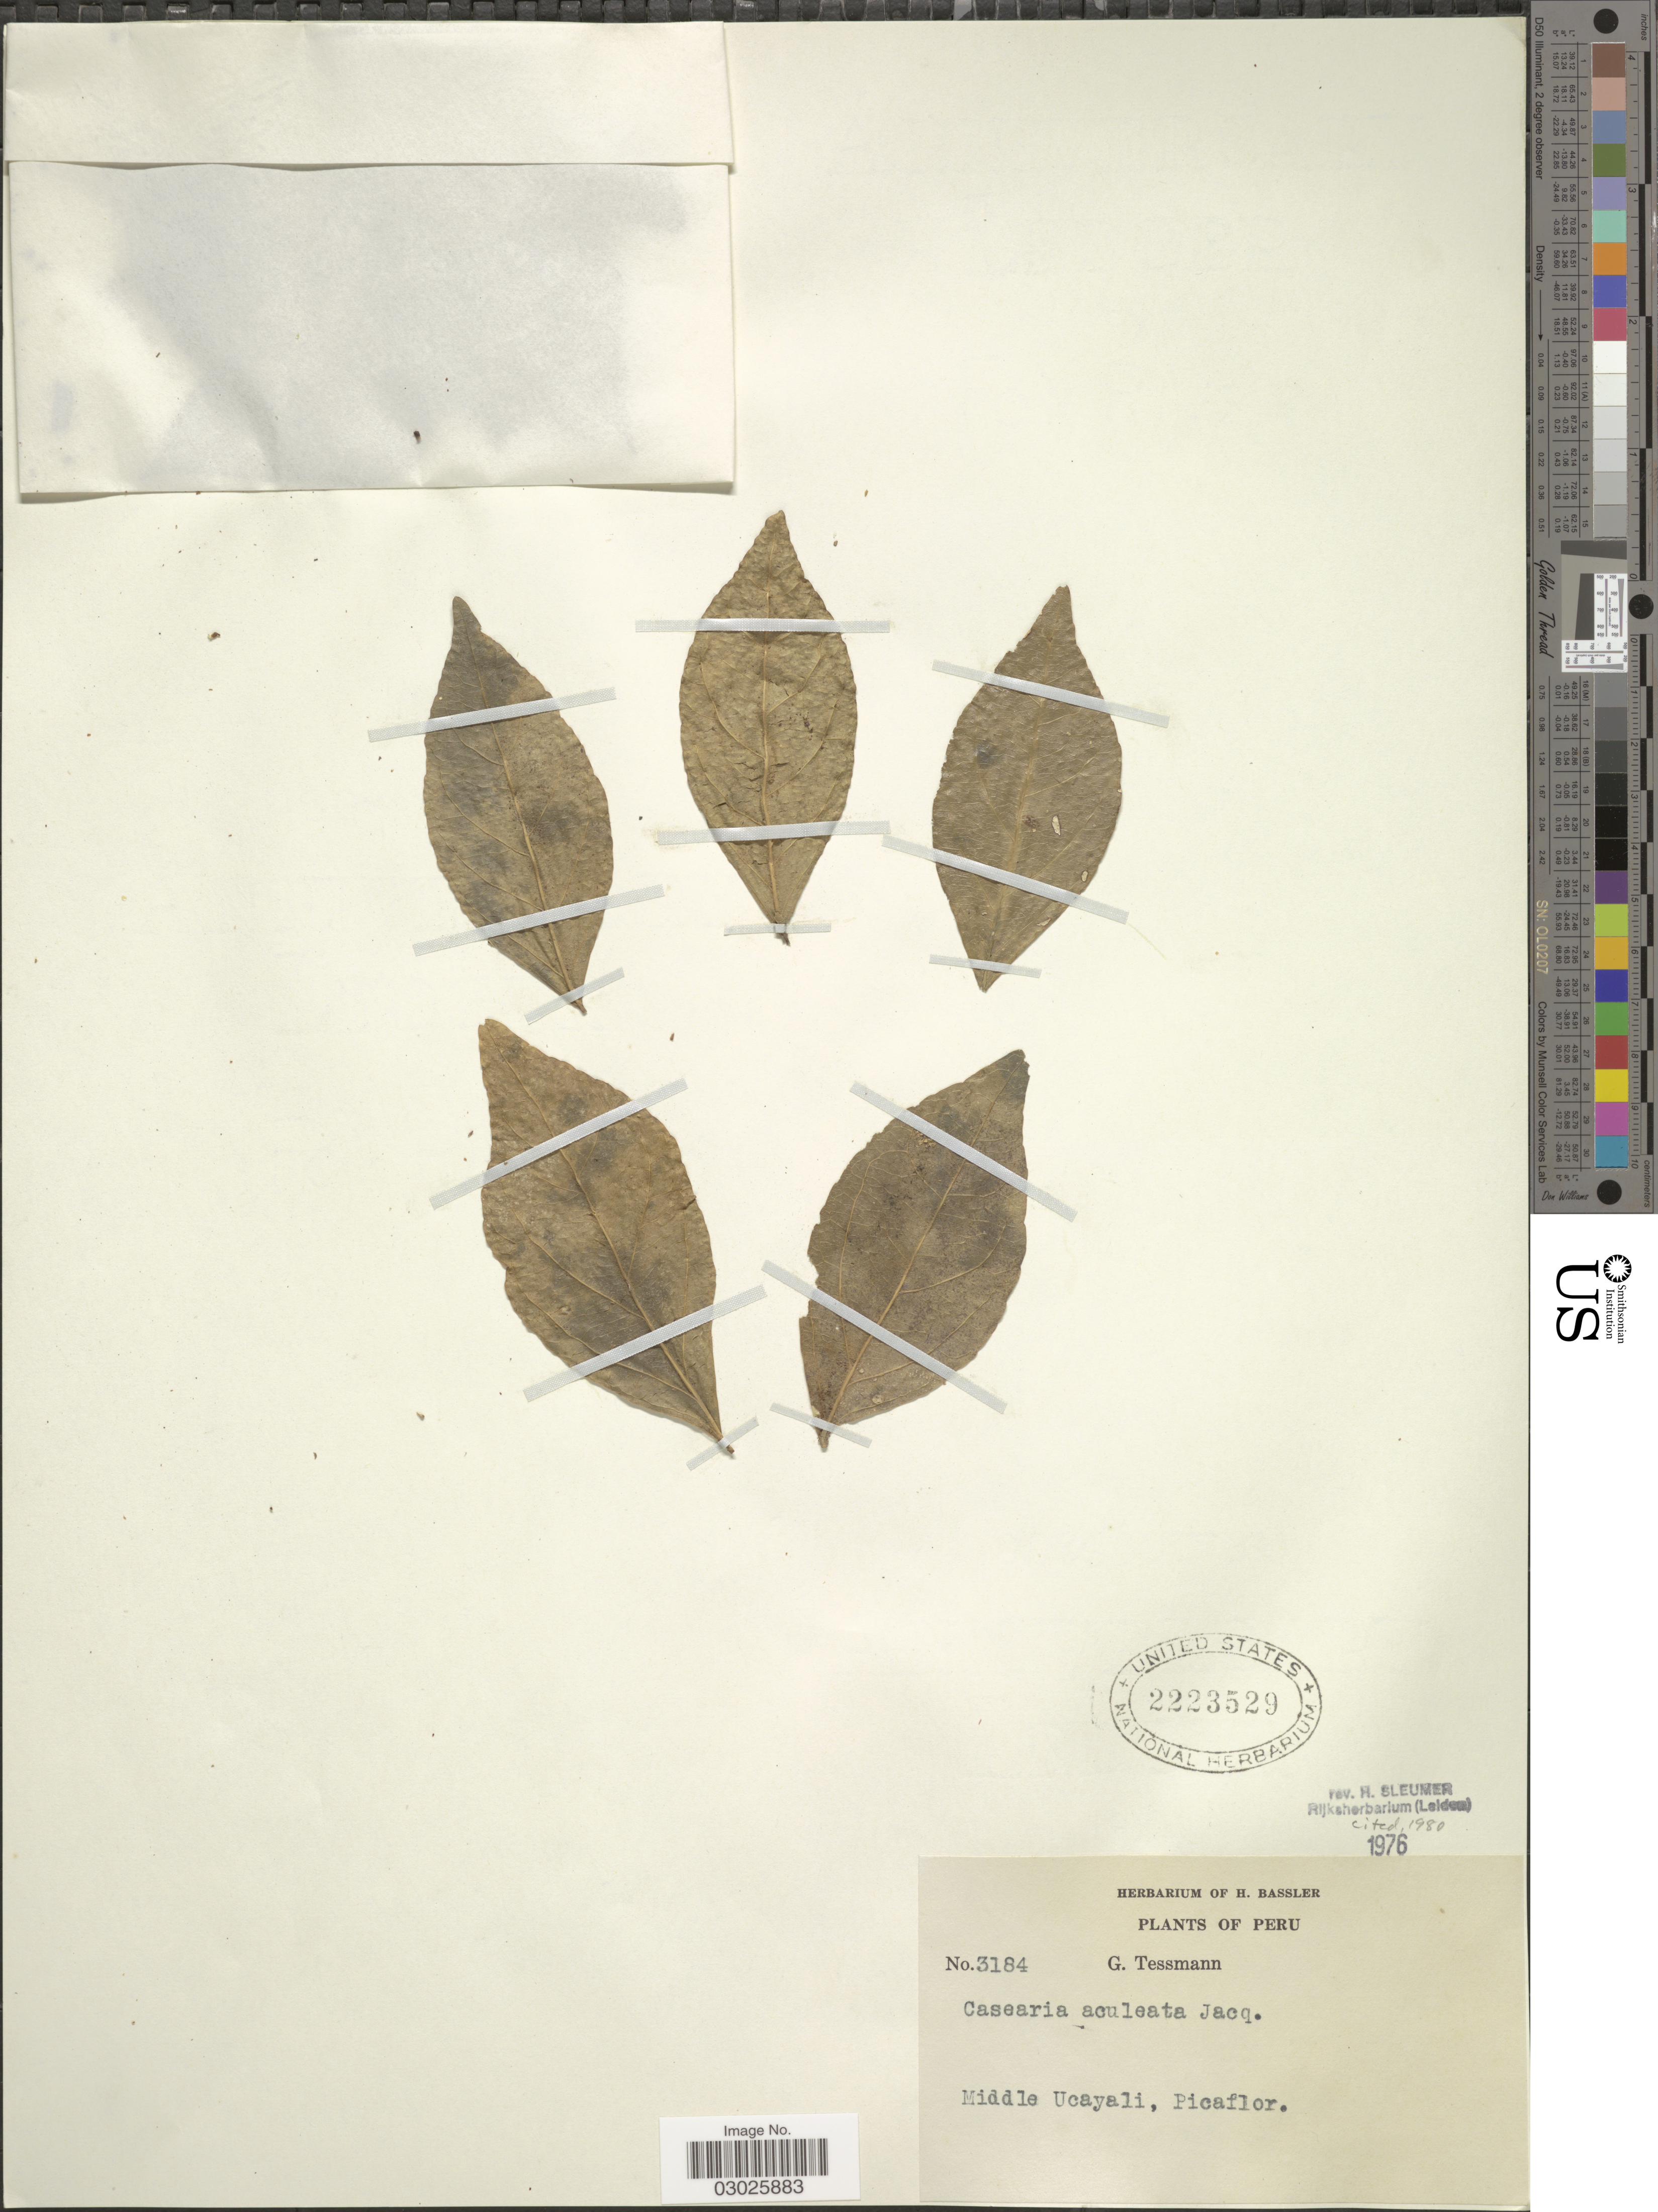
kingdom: Plantae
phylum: Tracheophyta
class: Magnoliopsida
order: Malpighiales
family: Salicaceae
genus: Casearia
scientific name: Casearia aculeata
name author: Jacq.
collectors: G. Tessmann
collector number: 3184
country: Peru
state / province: Ucayali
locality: Middle Ucayali, Picaflor.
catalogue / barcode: US 2223529